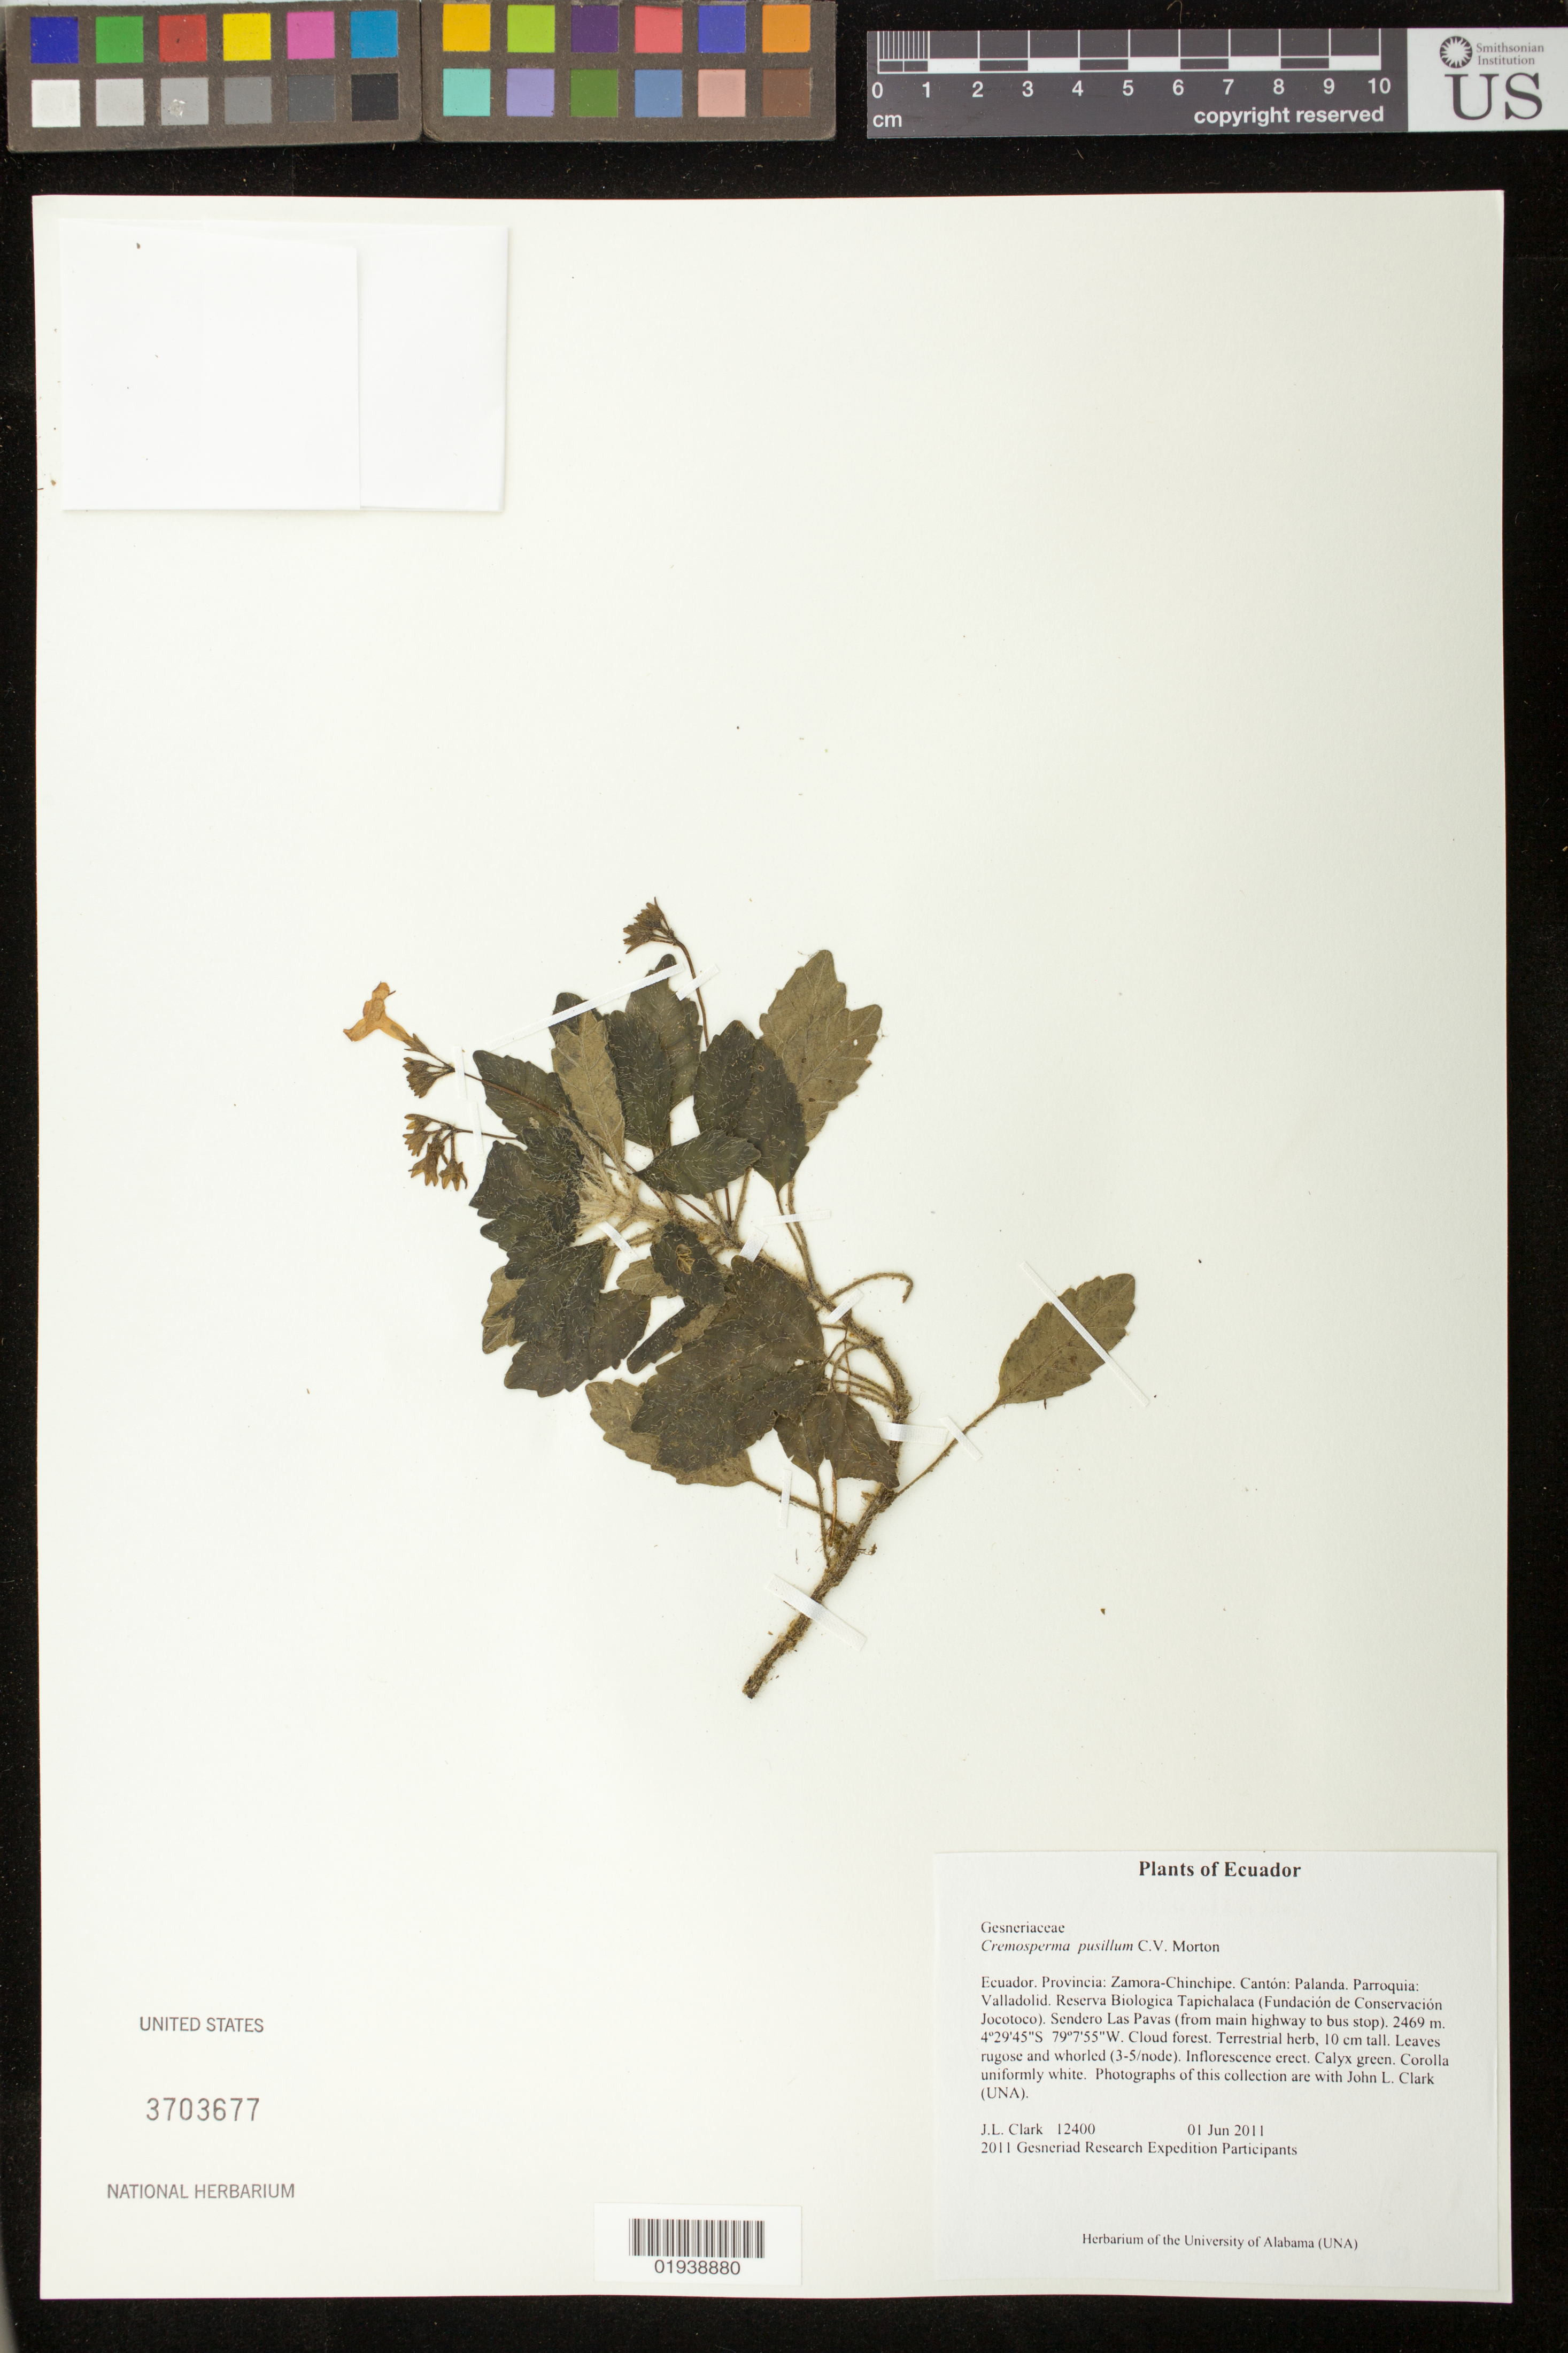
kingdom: Plantae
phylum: Tracheophyta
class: Magnoliopsida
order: Lamiales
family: Gesneriaceae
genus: Cremosperma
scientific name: Cremosperma pusillum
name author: C.V. Morton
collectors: J. L. Clark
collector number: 12400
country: Ecuador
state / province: Zamora-Chinchipe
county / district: Canton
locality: Palanda, Parroquia, Valladolid Reserva Biologica Tapichalaca, Fundacion de Conservacipon Jocotoco, Sendero Las Pavas, from main highway to bus stop.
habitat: Cloud forest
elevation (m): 2469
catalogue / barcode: US 3703677